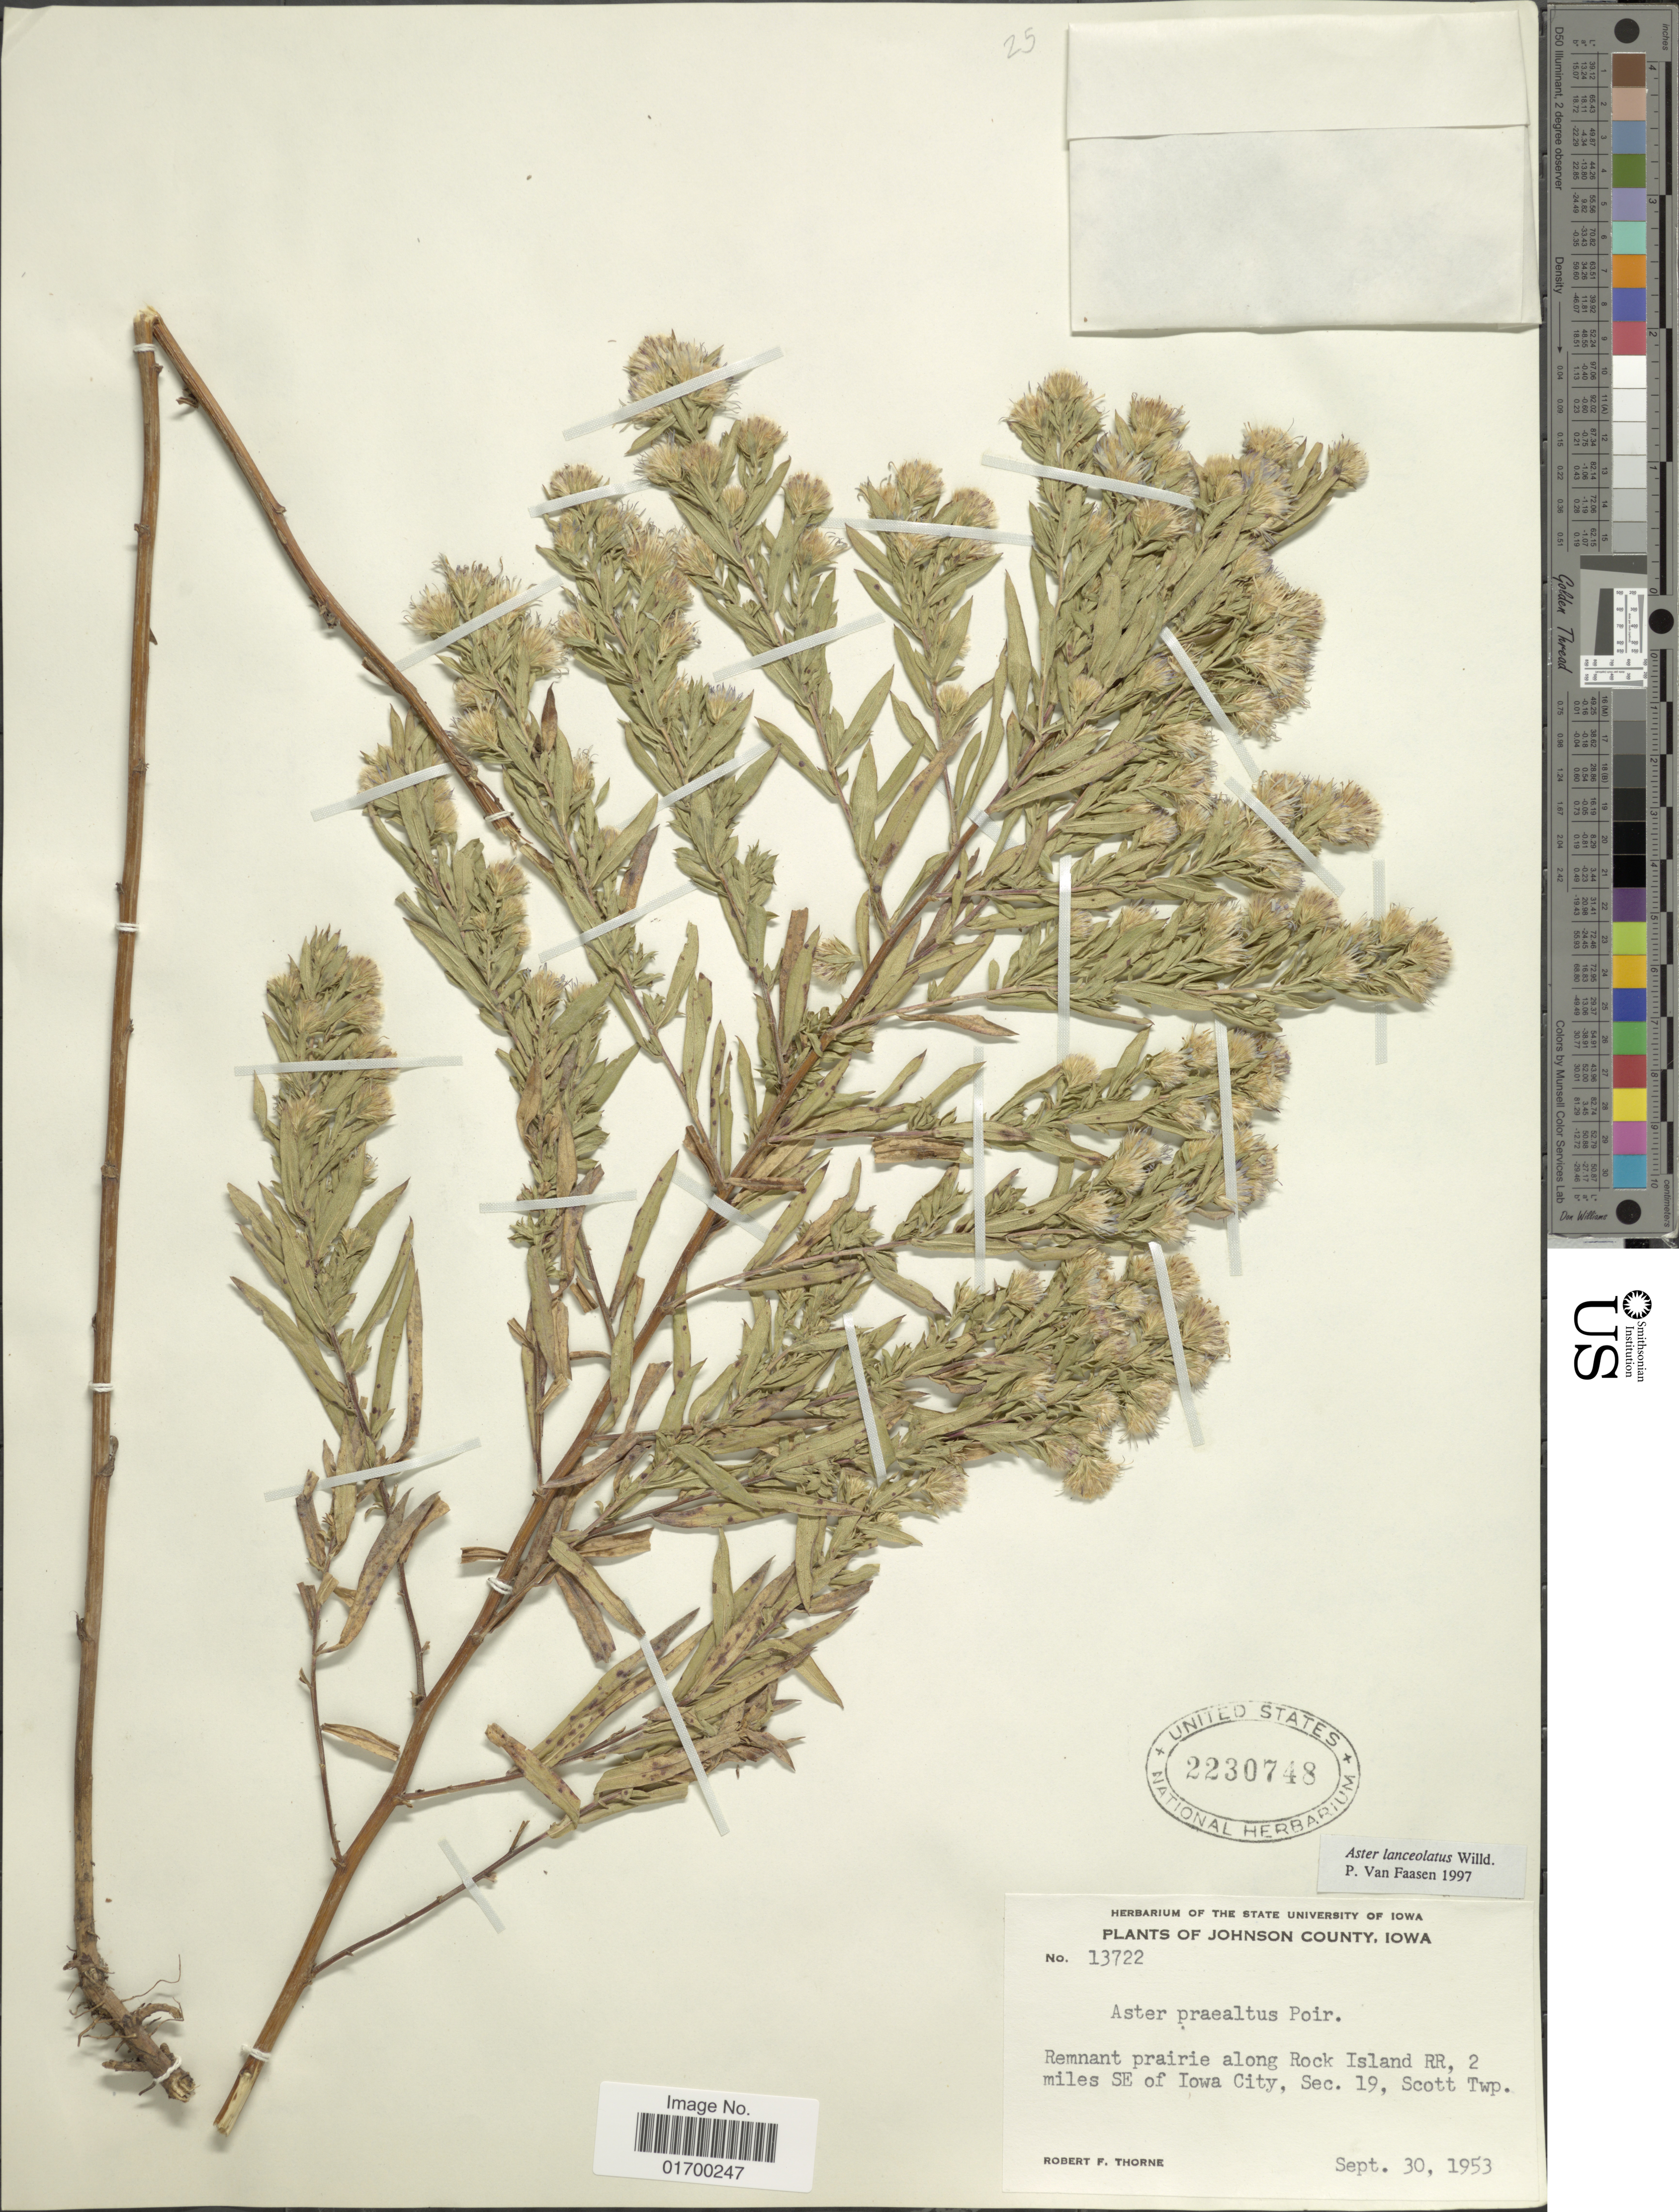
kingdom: Plantae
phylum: Tracheophyta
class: Magnoliopsida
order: Asterales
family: Asteraceae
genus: Symphyotrichum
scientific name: Symphyotrichum lanceolatum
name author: (Willd.) G.L. Nesom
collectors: R. F. Thorne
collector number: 13722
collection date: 1953-09-30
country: United States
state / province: Iowa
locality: Johnson County, Remnant prairie along Rock Island RR, 2 miles of Iowa City, Sec. 19, Scott Twp.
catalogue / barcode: US 2230748